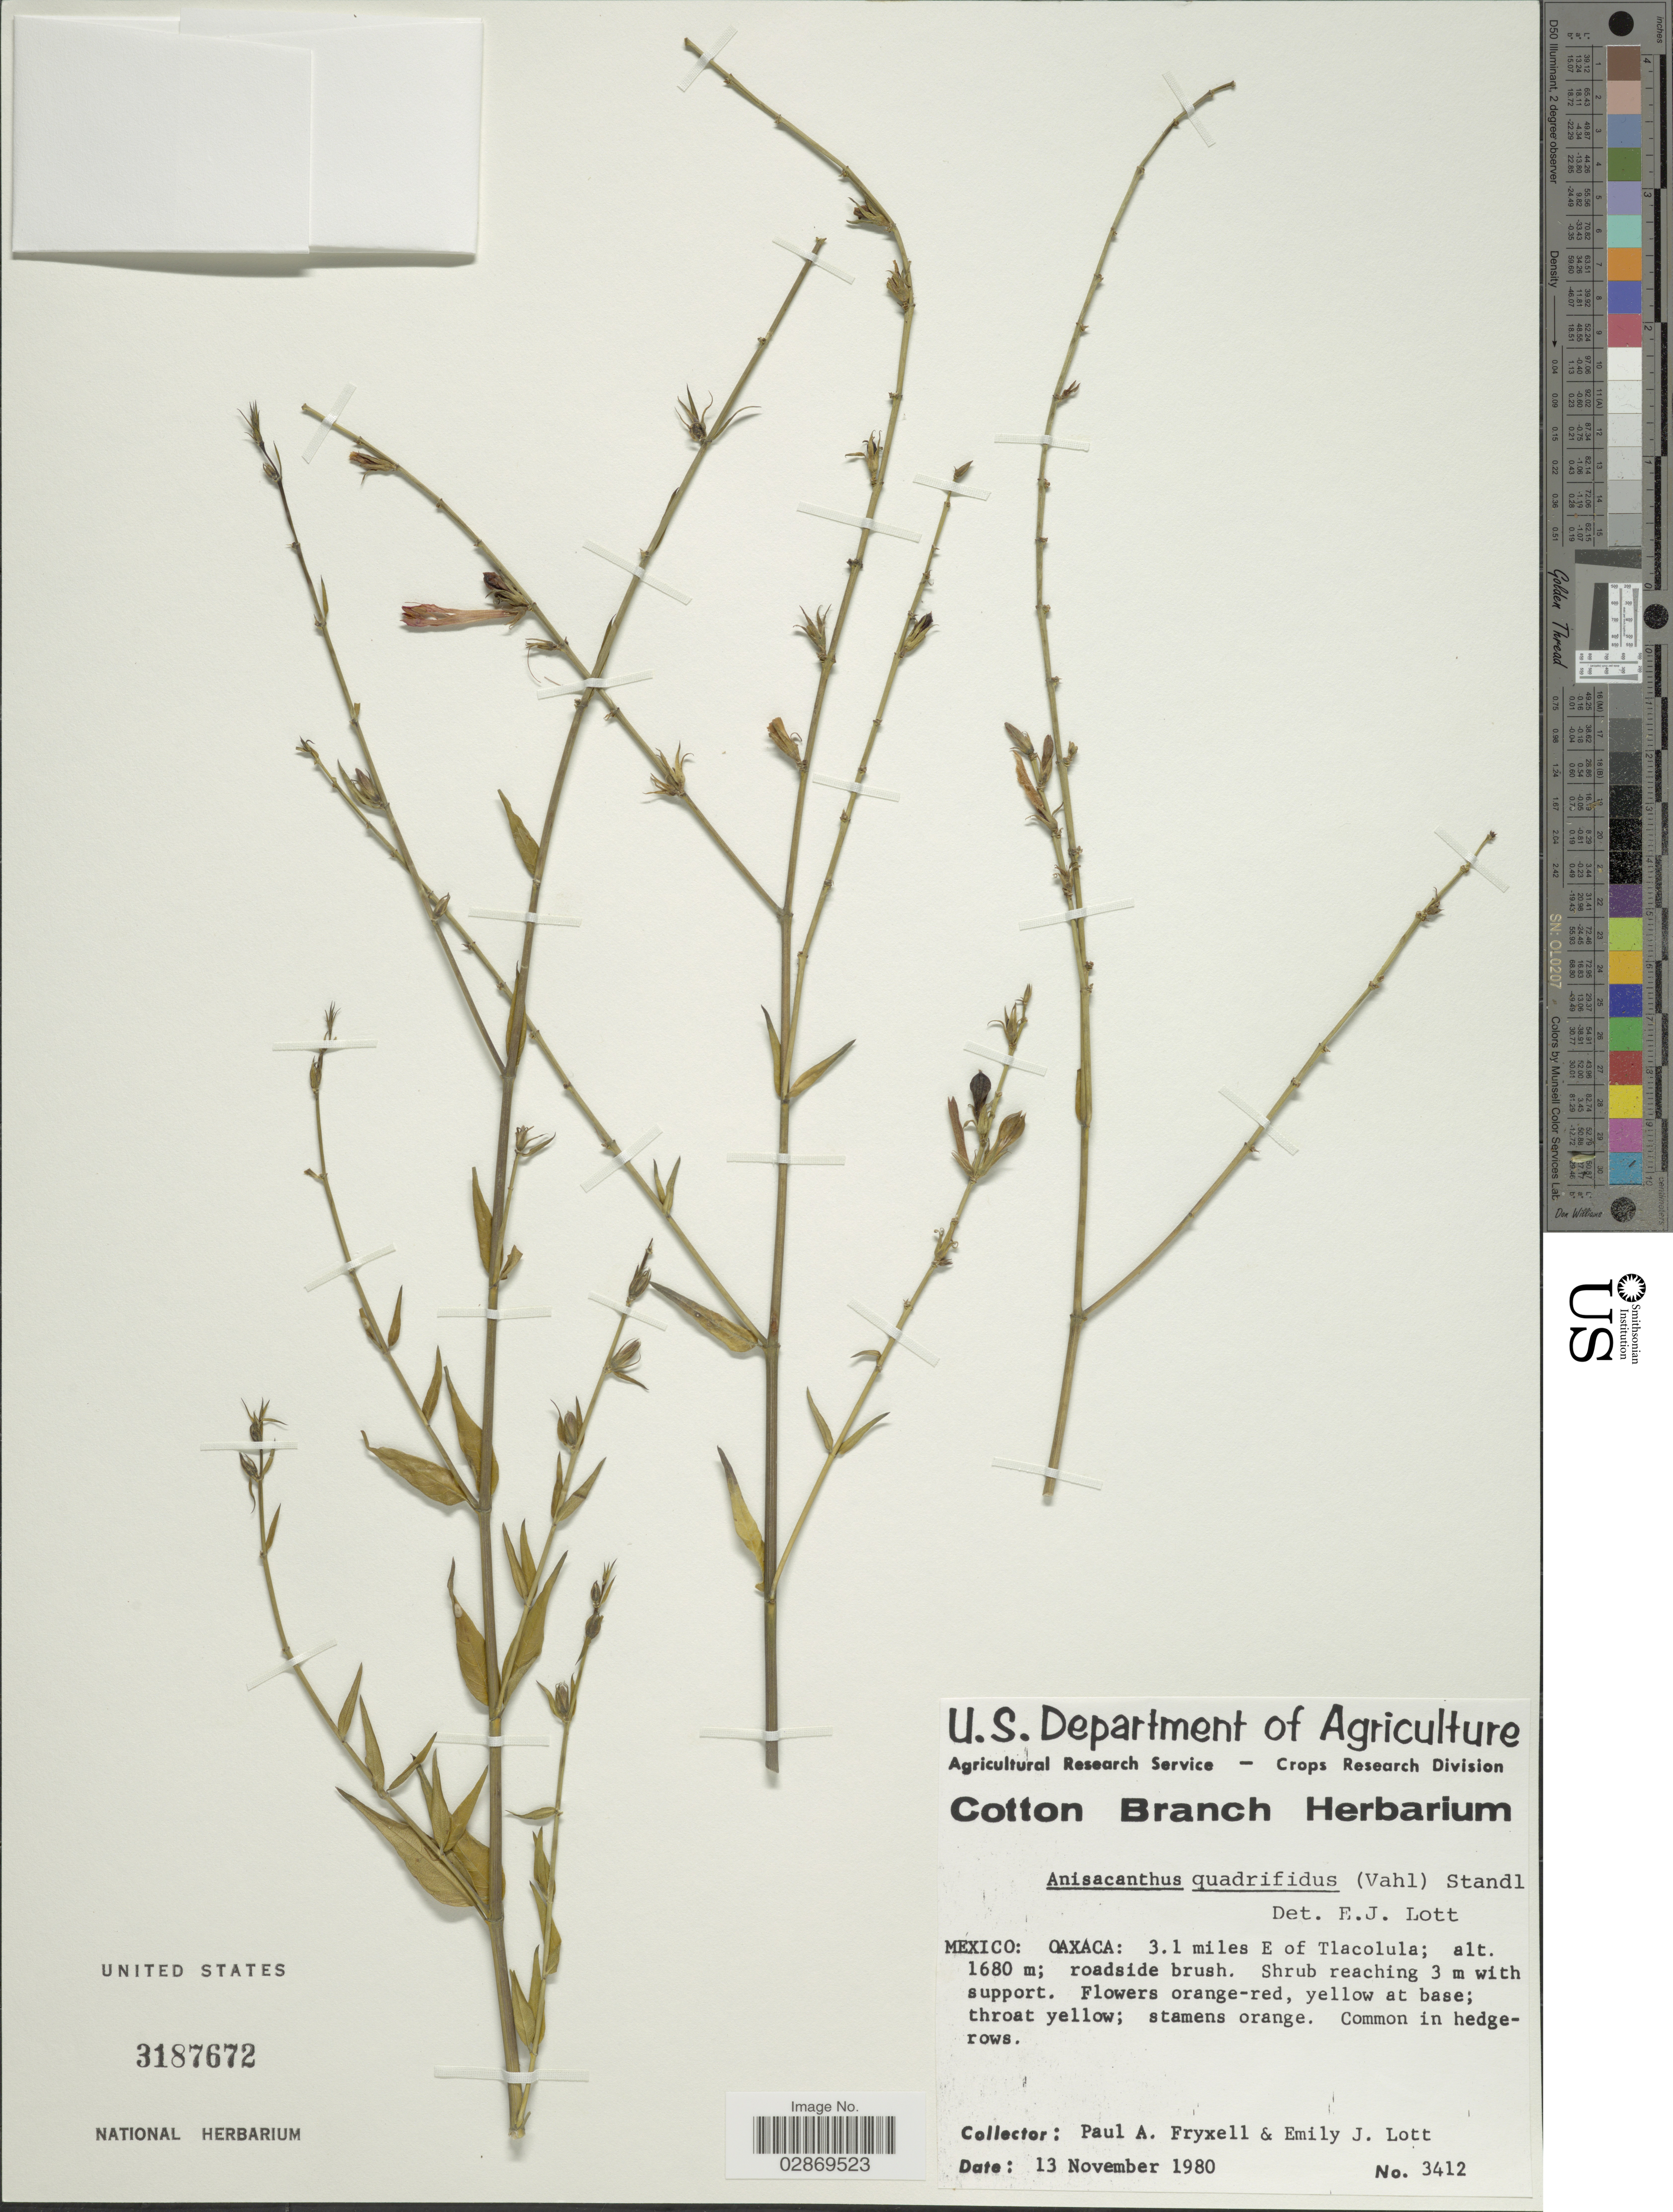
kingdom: Plantae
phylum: Tracheophyta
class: Magnoliopsida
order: Lamiales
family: Acanthaceae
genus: Anisacanthus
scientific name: Anisacanthus quadrifidus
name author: (Vahl) Nees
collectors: P. A. Fryxell & E. J. Lott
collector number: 3412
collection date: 1980-11-13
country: Mexico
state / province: Oaxaca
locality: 3.1 miles E of Tlacolula.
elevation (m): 1680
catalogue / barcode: US 3187672